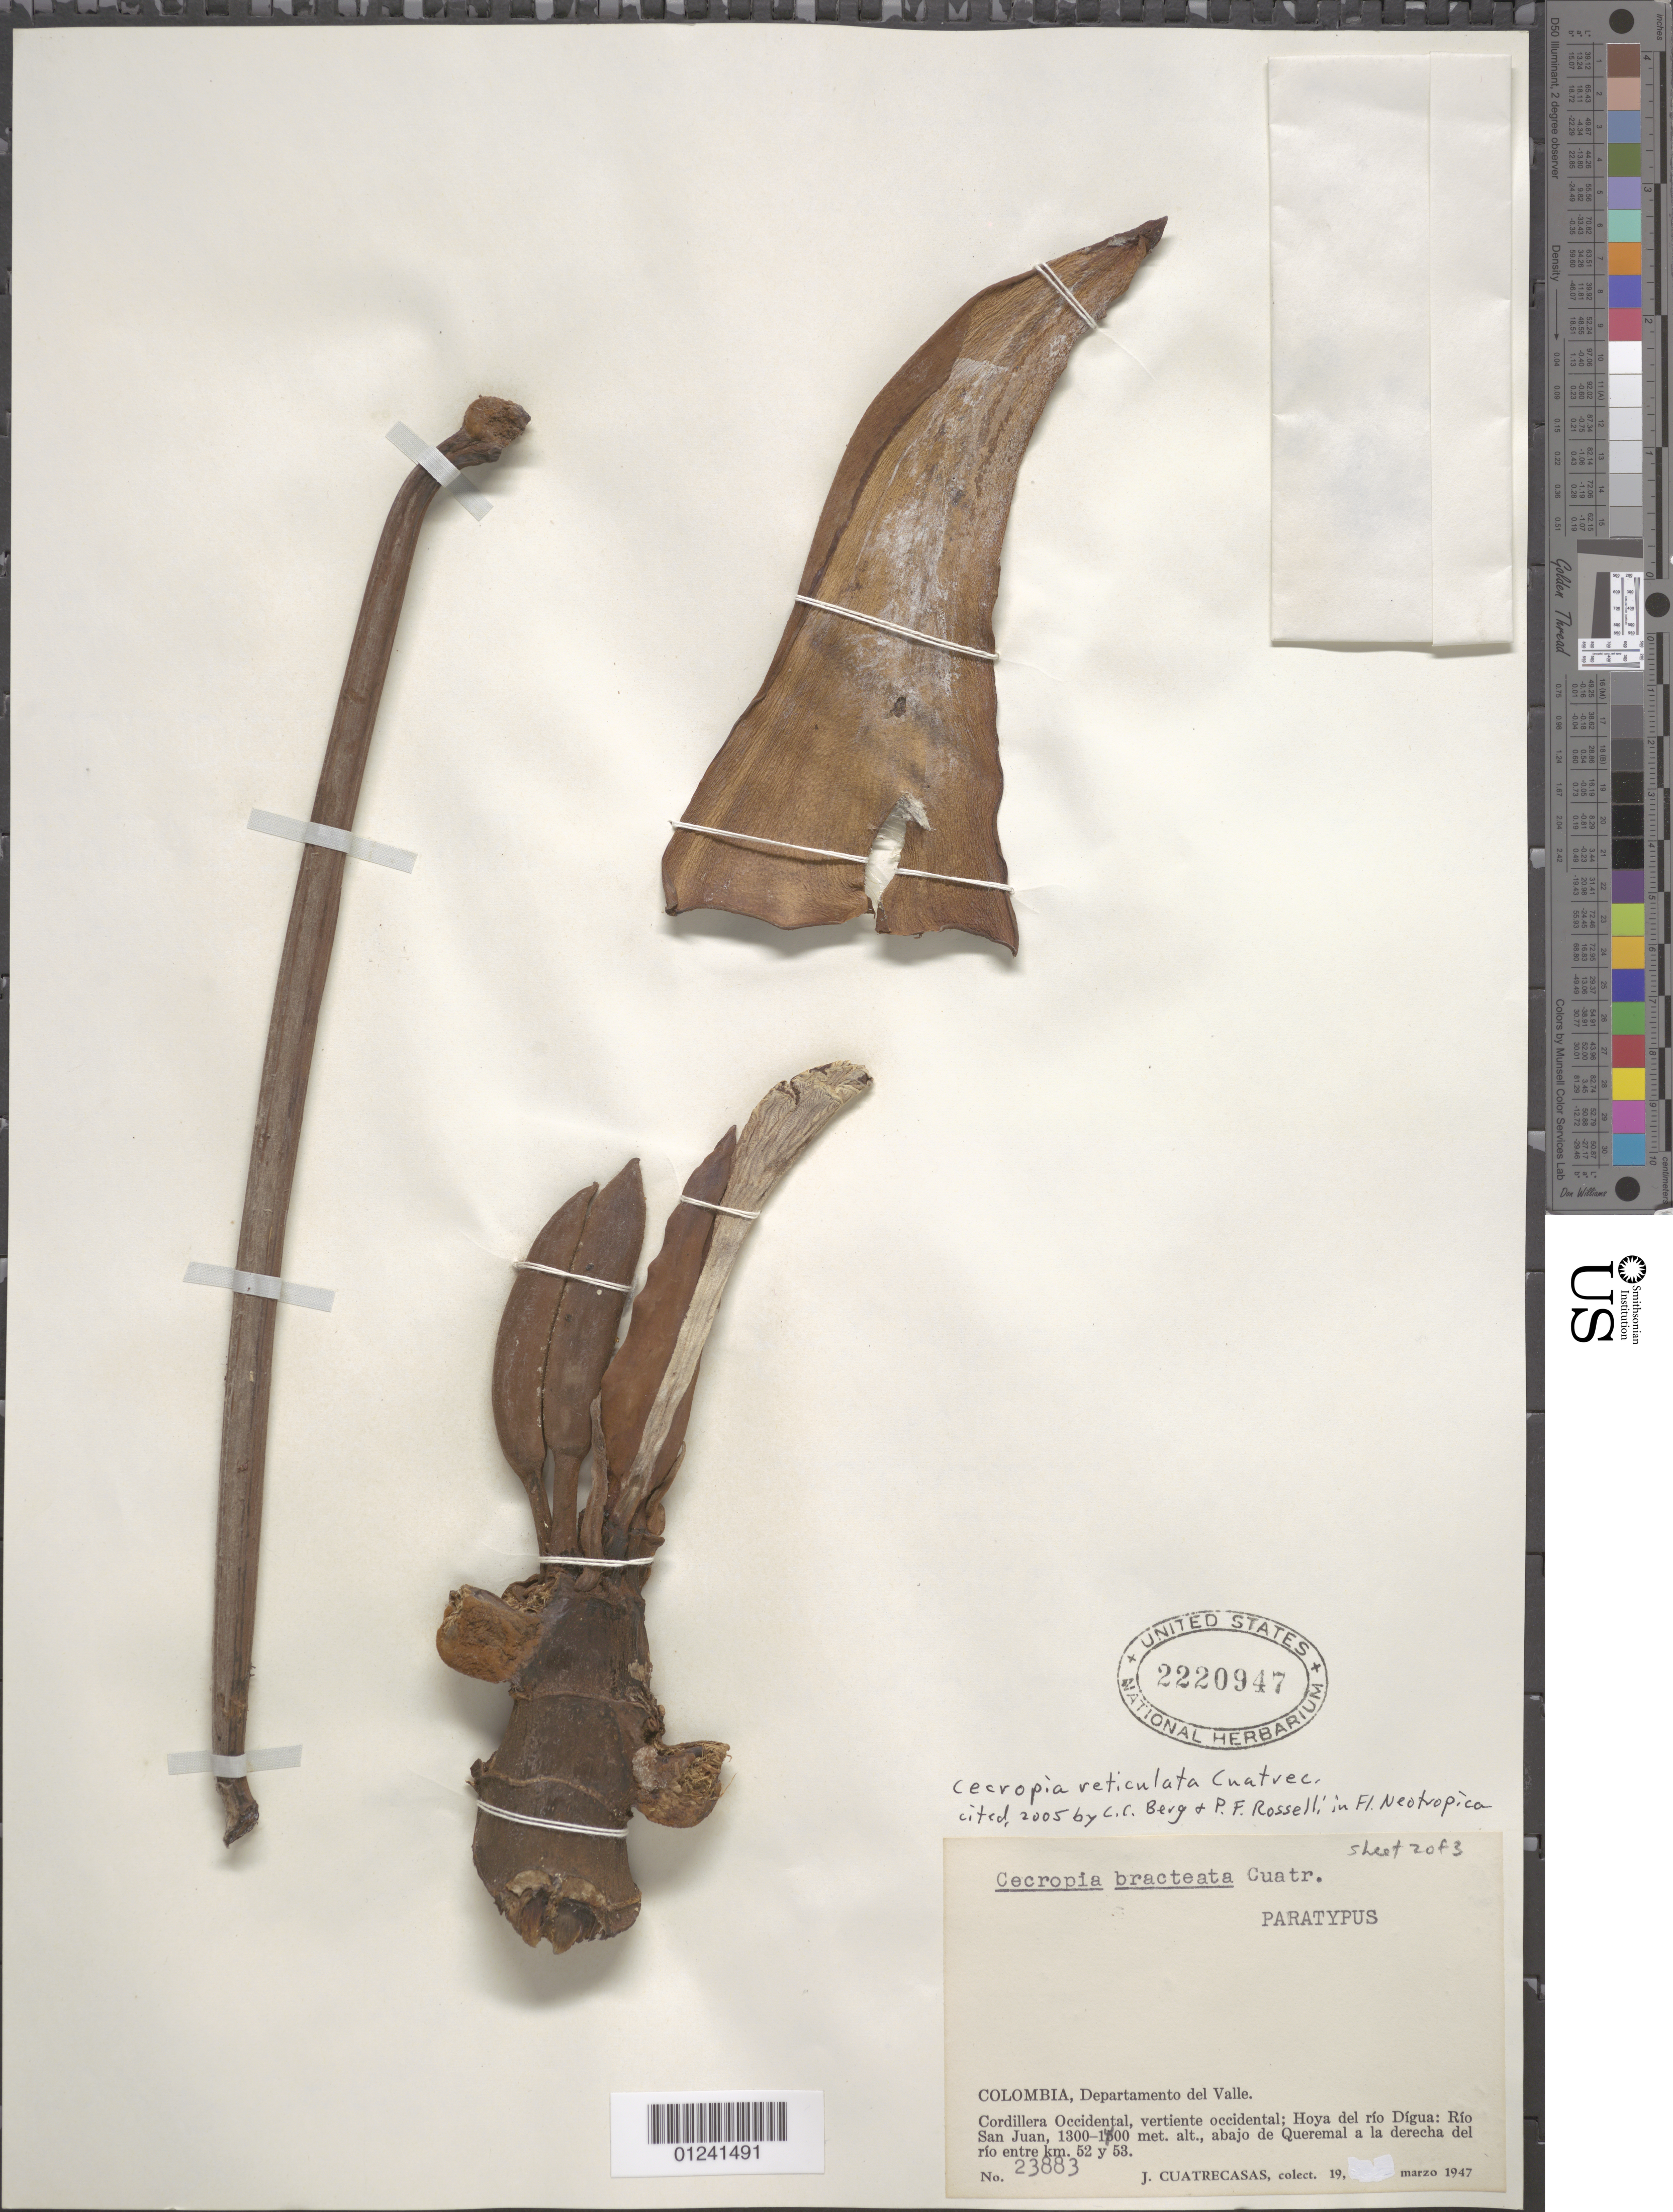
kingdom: Plantae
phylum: Tracheophyta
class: Magnoliopsida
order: Rosales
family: Urticaceae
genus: Cecropia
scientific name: Cecropia reticulata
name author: Cuatrec.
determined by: Cuatrecasas, J.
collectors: J. Cuatrecasas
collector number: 23883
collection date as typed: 3/19/1947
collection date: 1947-03-19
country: Colombia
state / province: Valle del Cauca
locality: Cordillera Occidental,vertiente occidental; Hoya del río Dígua: Río San Juan, abajo de Queremal a la derecha del río entre km 52 y 53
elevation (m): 1300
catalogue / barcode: US 2220947